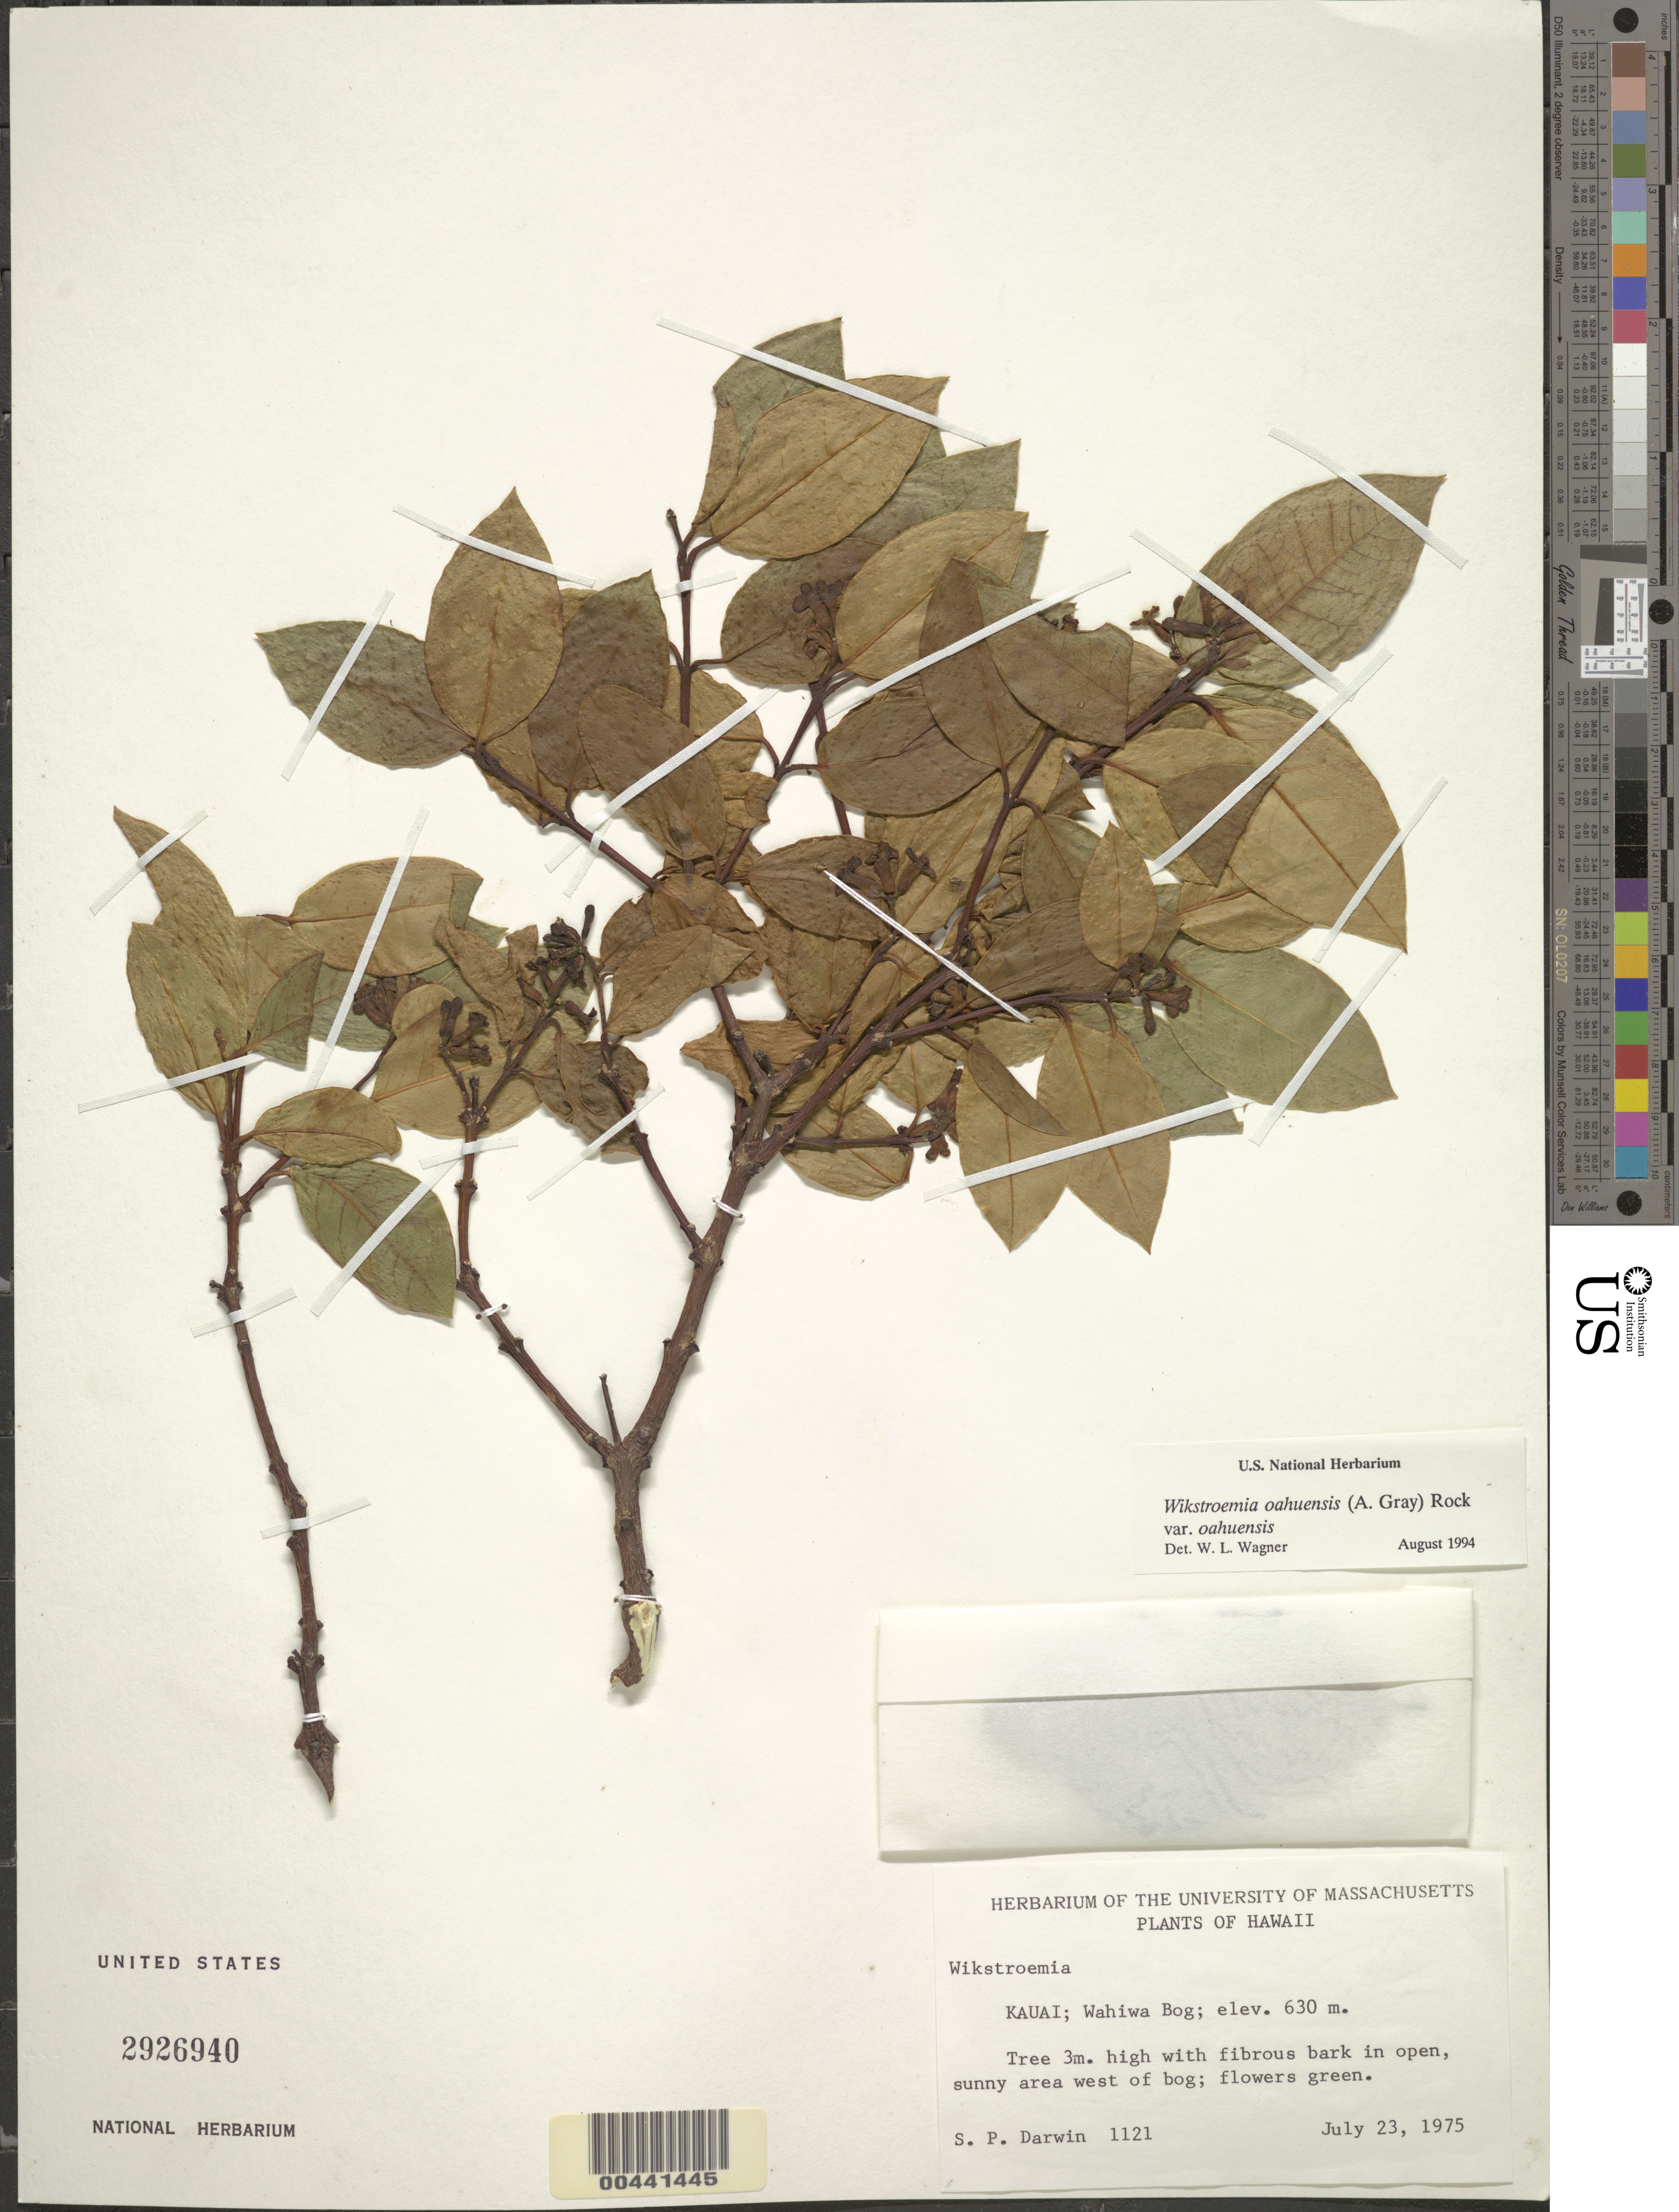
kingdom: Plantae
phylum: Tracheophyta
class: Magnoliopsida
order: Malvales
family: Thymelaeaceae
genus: Wikstroemia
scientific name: Wikstroemia oahuensis var. oahuensis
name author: (A. Gray) Rock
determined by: Wagner, W. L., (BOT), Smithsonian Institution - National Museum of Natural History (UNITED STATES)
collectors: S. P. Darwin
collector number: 1121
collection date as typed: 23 Jul 1975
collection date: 1975-07-23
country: United States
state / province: Hawaii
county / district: Kauai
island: Kaua'i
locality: Wahiawa Bog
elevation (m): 630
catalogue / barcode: US 2926940